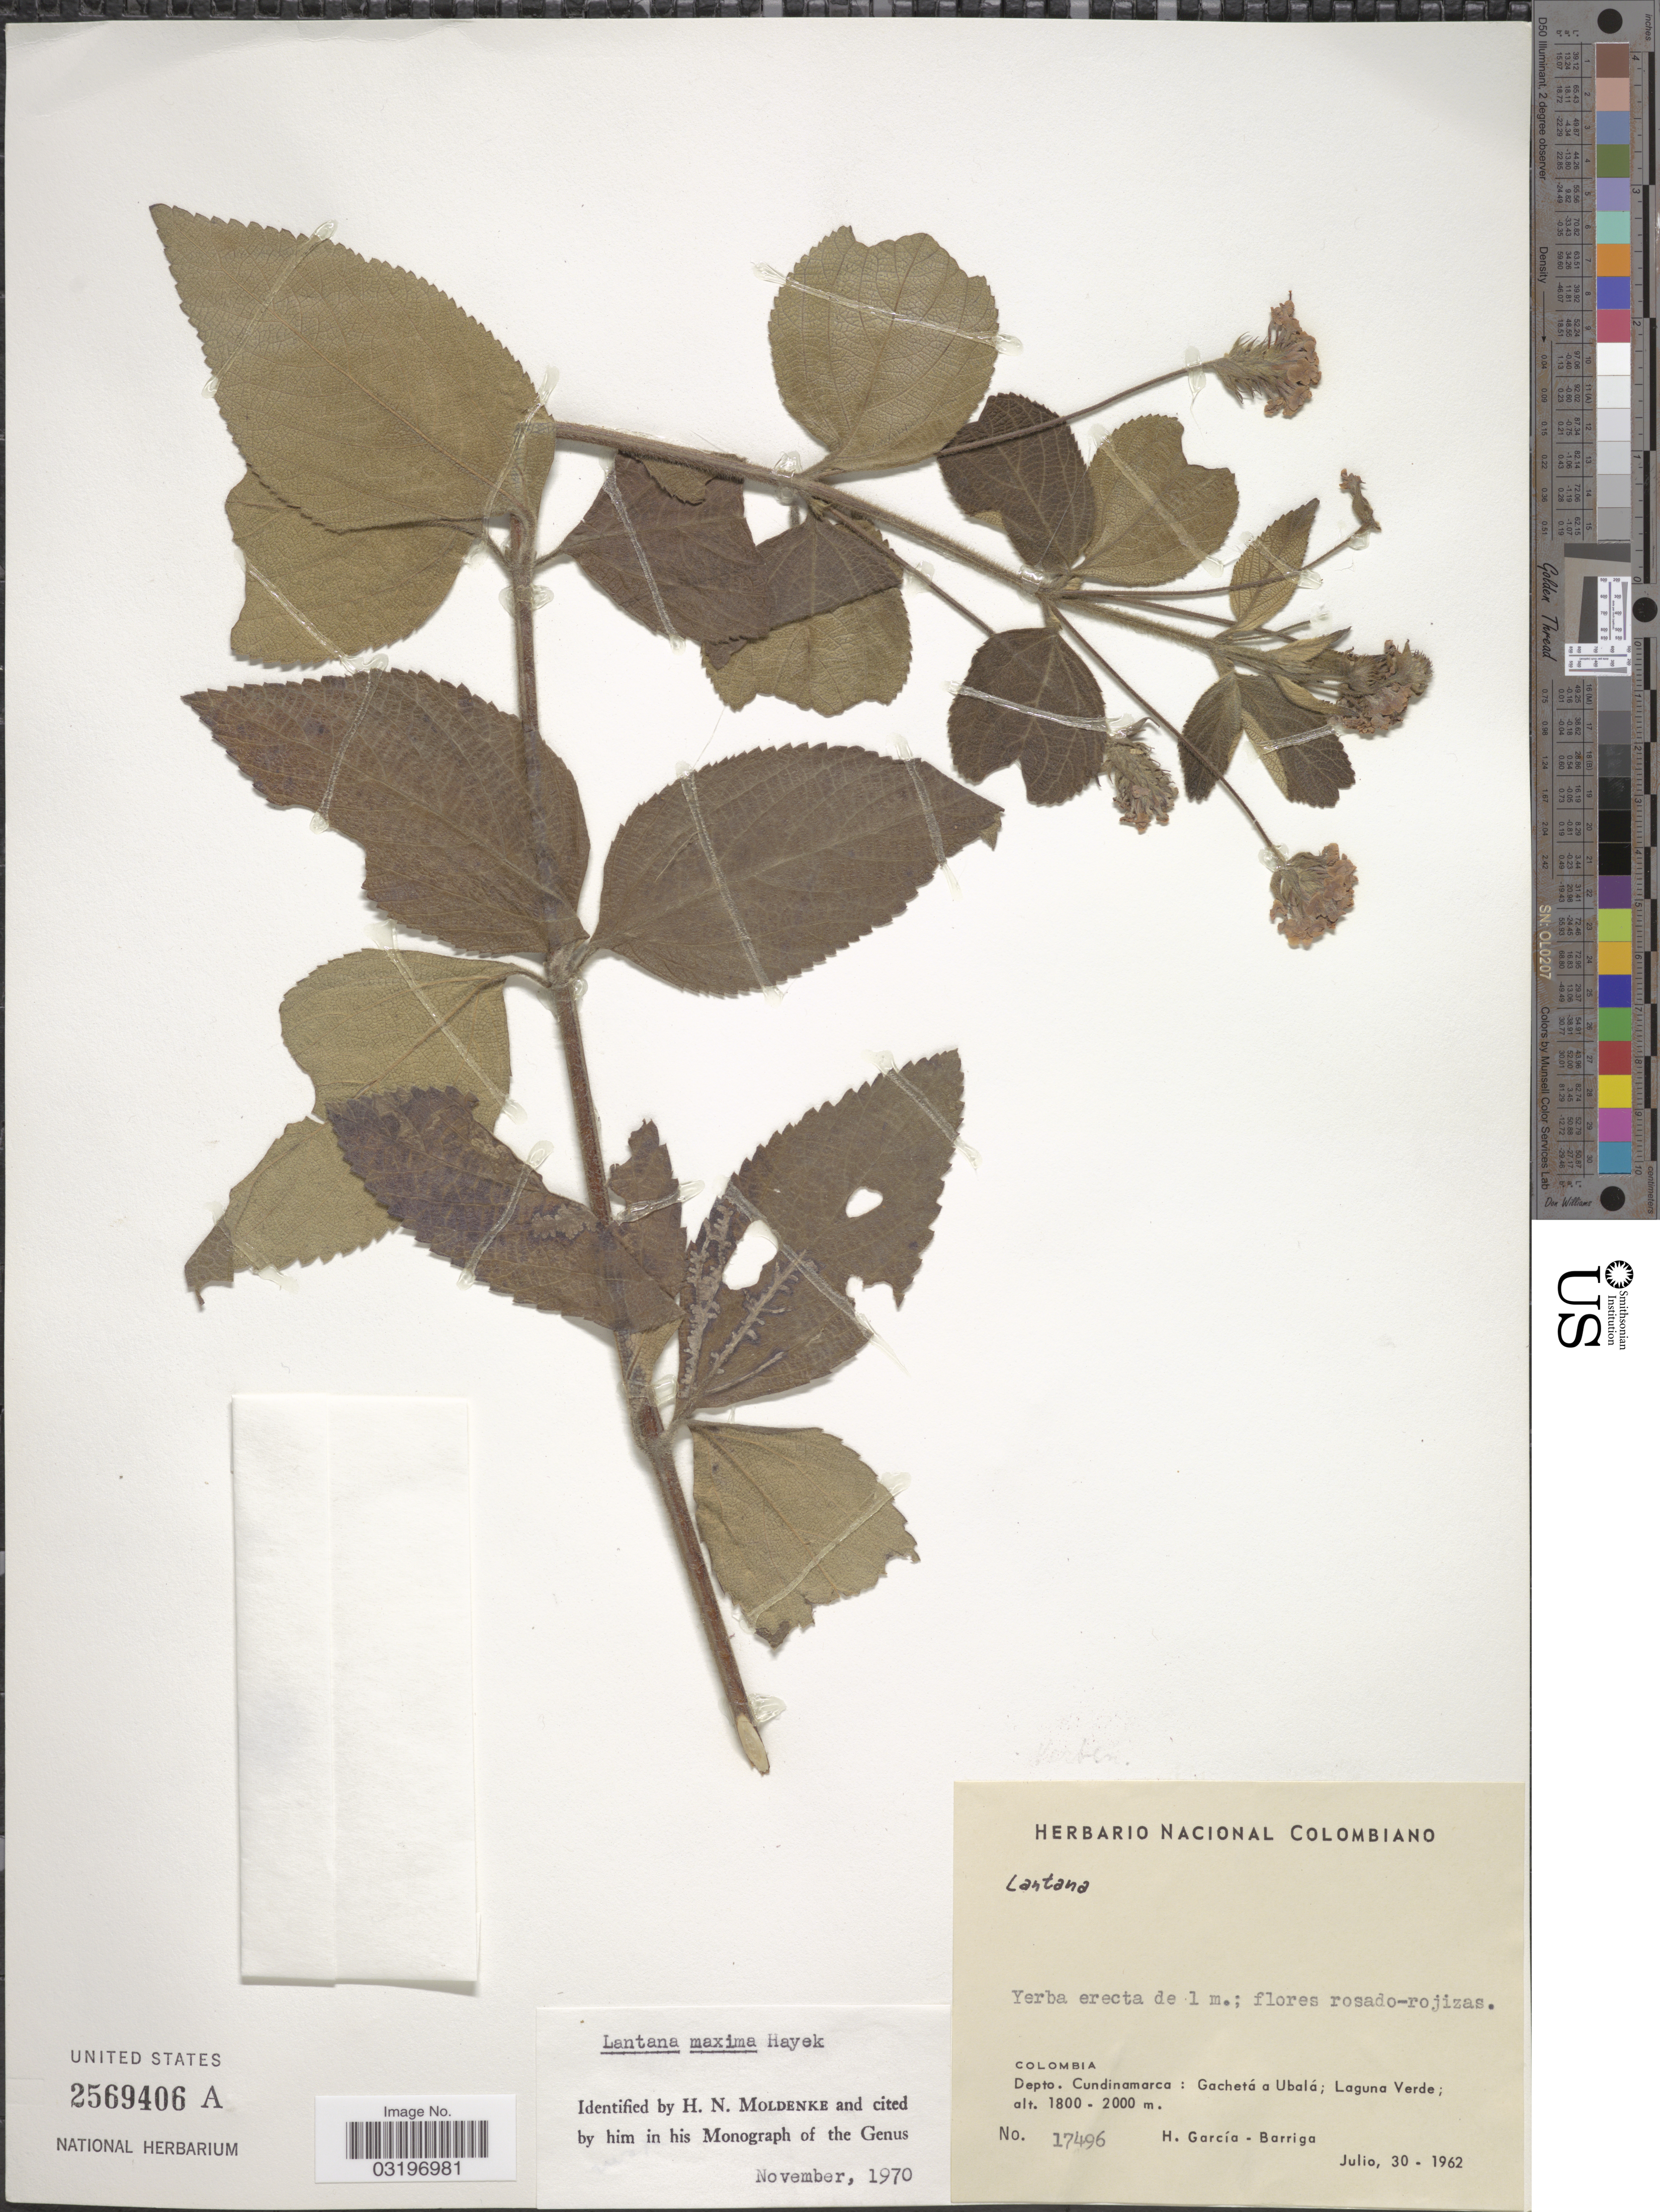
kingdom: Plantae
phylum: Tracheophyta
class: Magnoliopsida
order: Lamiales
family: Verbenaceae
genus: Lantana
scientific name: Lantana maxima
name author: Hayek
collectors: H. García Barriga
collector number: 17496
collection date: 1962-07-30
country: Colombia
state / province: Cundinamarca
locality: Depto. Cundinamarca: Gachetá a Ubalá; Laguna Verde.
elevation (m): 1800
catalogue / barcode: US 2569406A